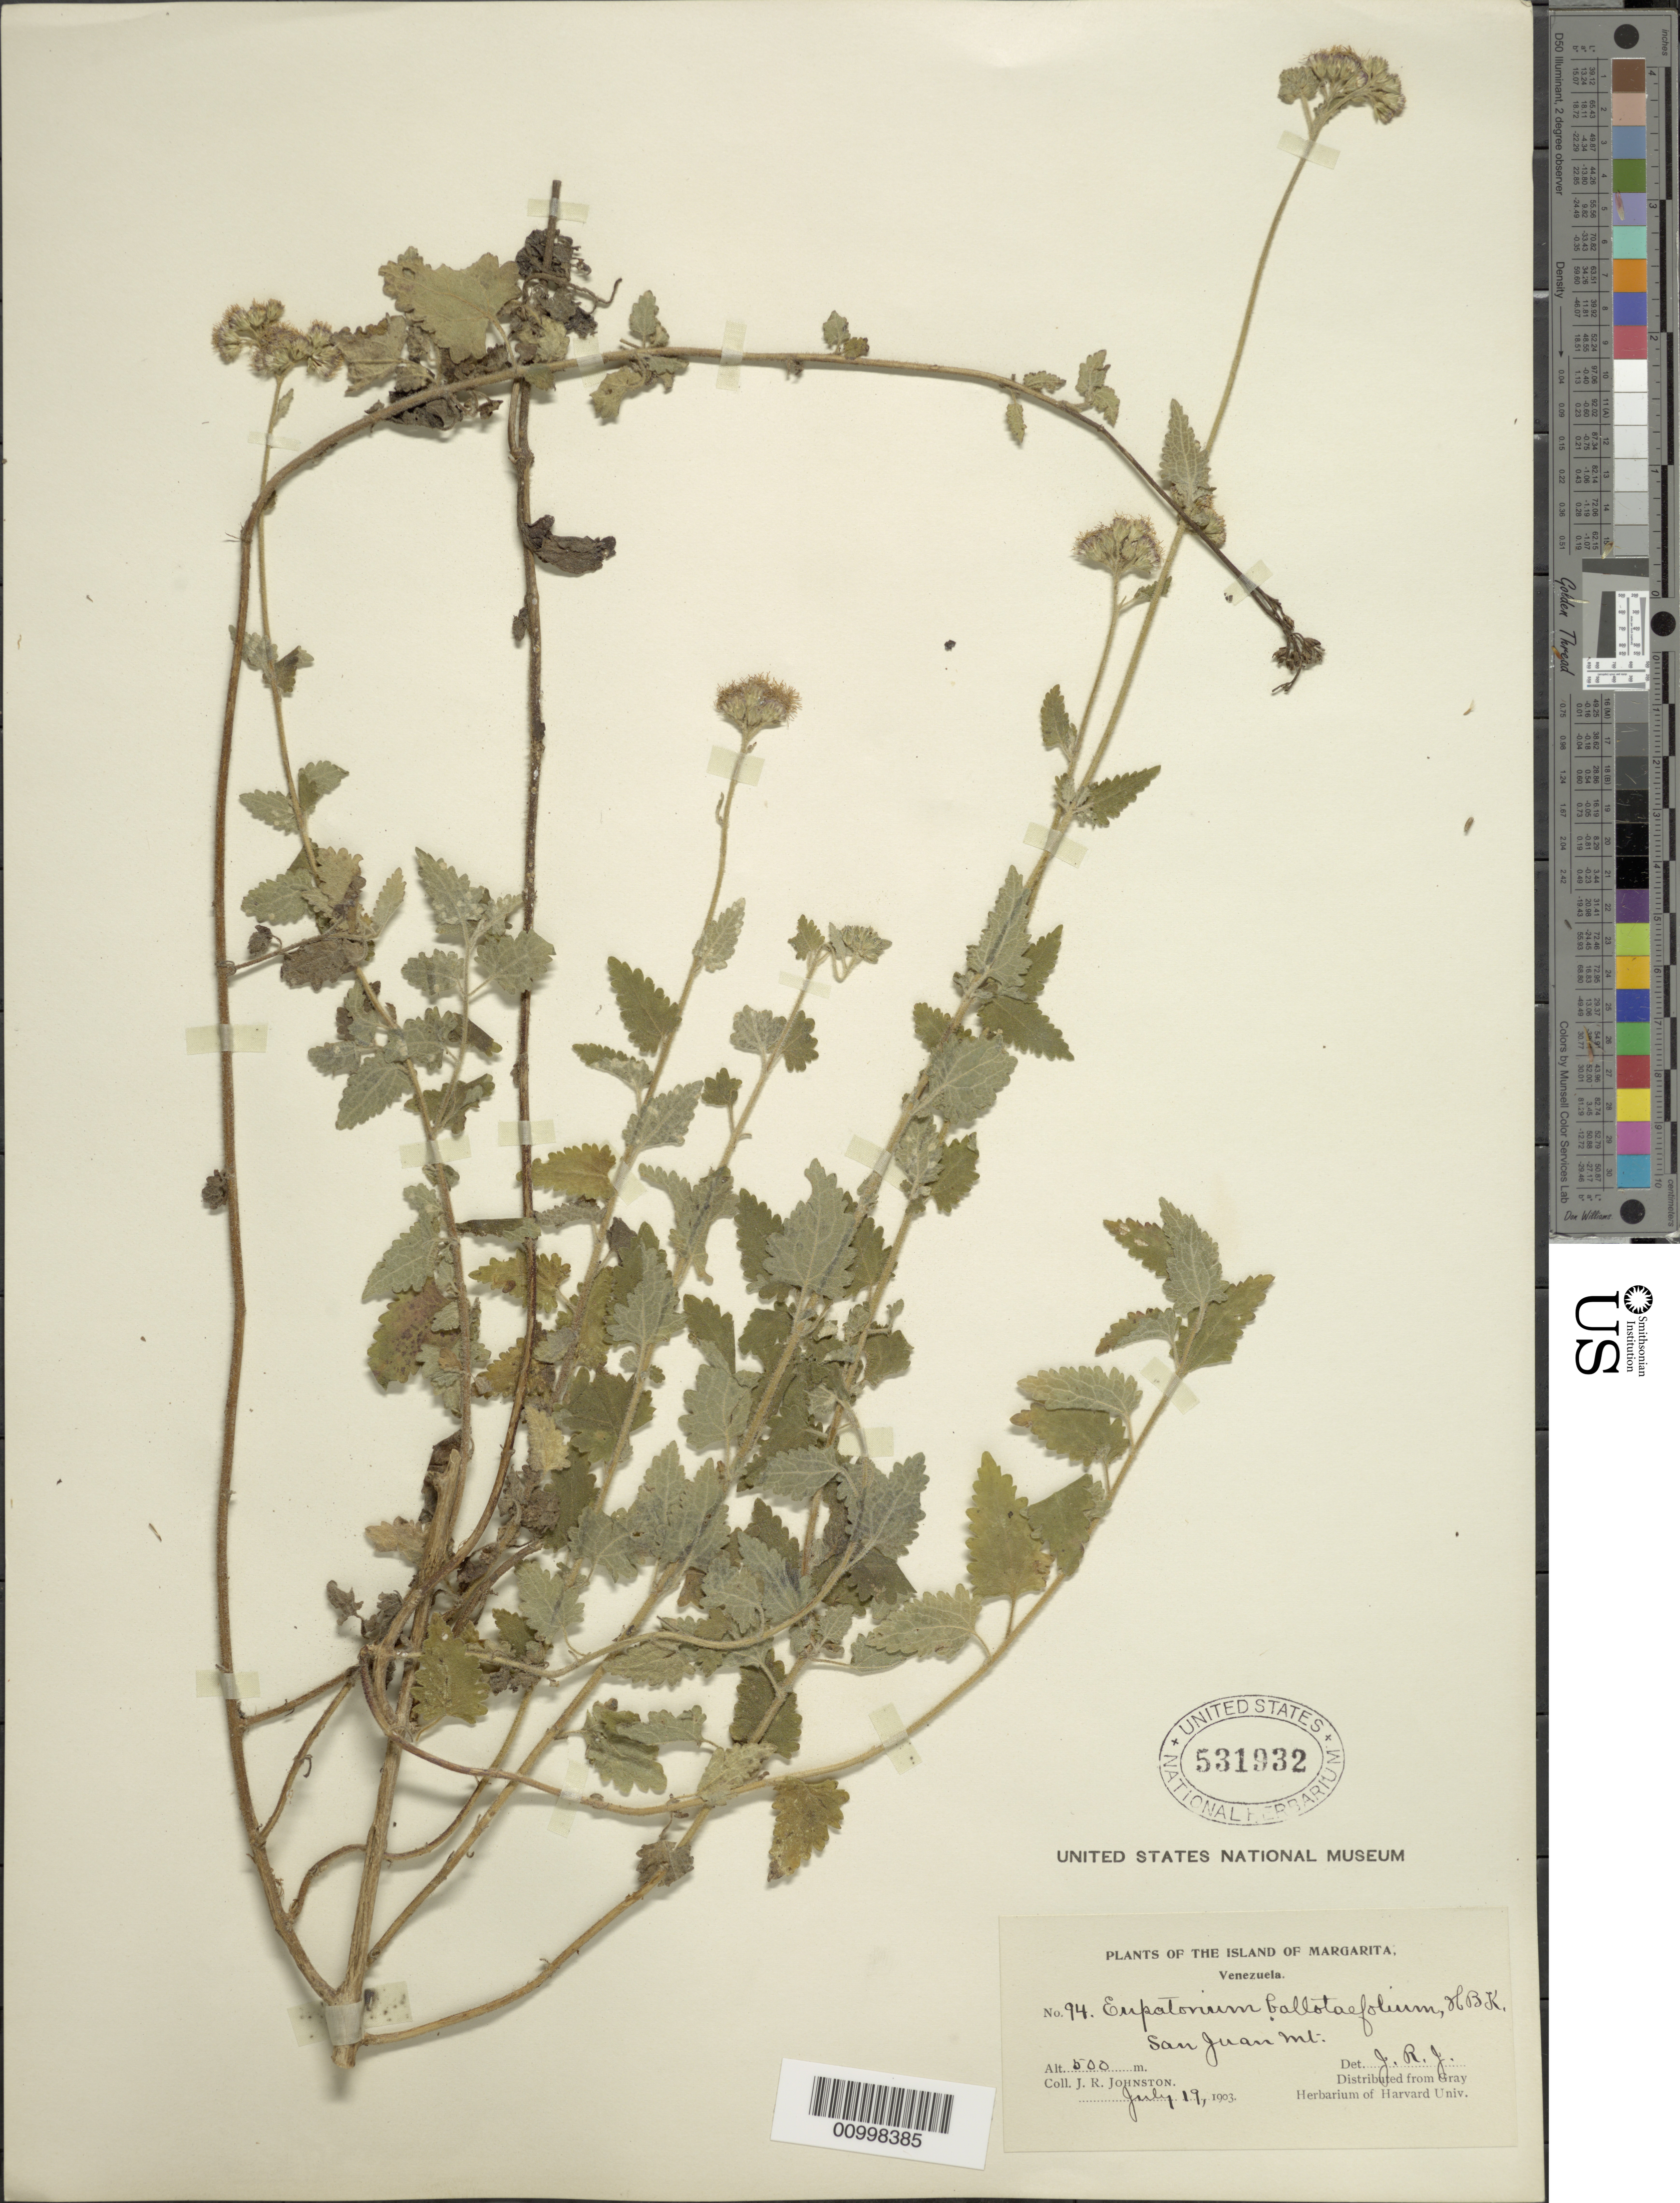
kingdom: Plantae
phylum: Tracheophyta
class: Magnoliopsida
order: Asterales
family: Asteraceae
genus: Conocliniopsis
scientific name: Conocliniopsis prasiifolia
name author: (DC.) R.M. King & H. Rob.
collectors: J. Johnston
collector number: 94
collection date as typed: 19 Jul 1903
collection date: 1903-07-19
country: Venezuela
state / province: Nueva Esparta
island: Margarita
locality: San Juan Mountain.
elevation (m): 500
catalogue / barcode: US 531932